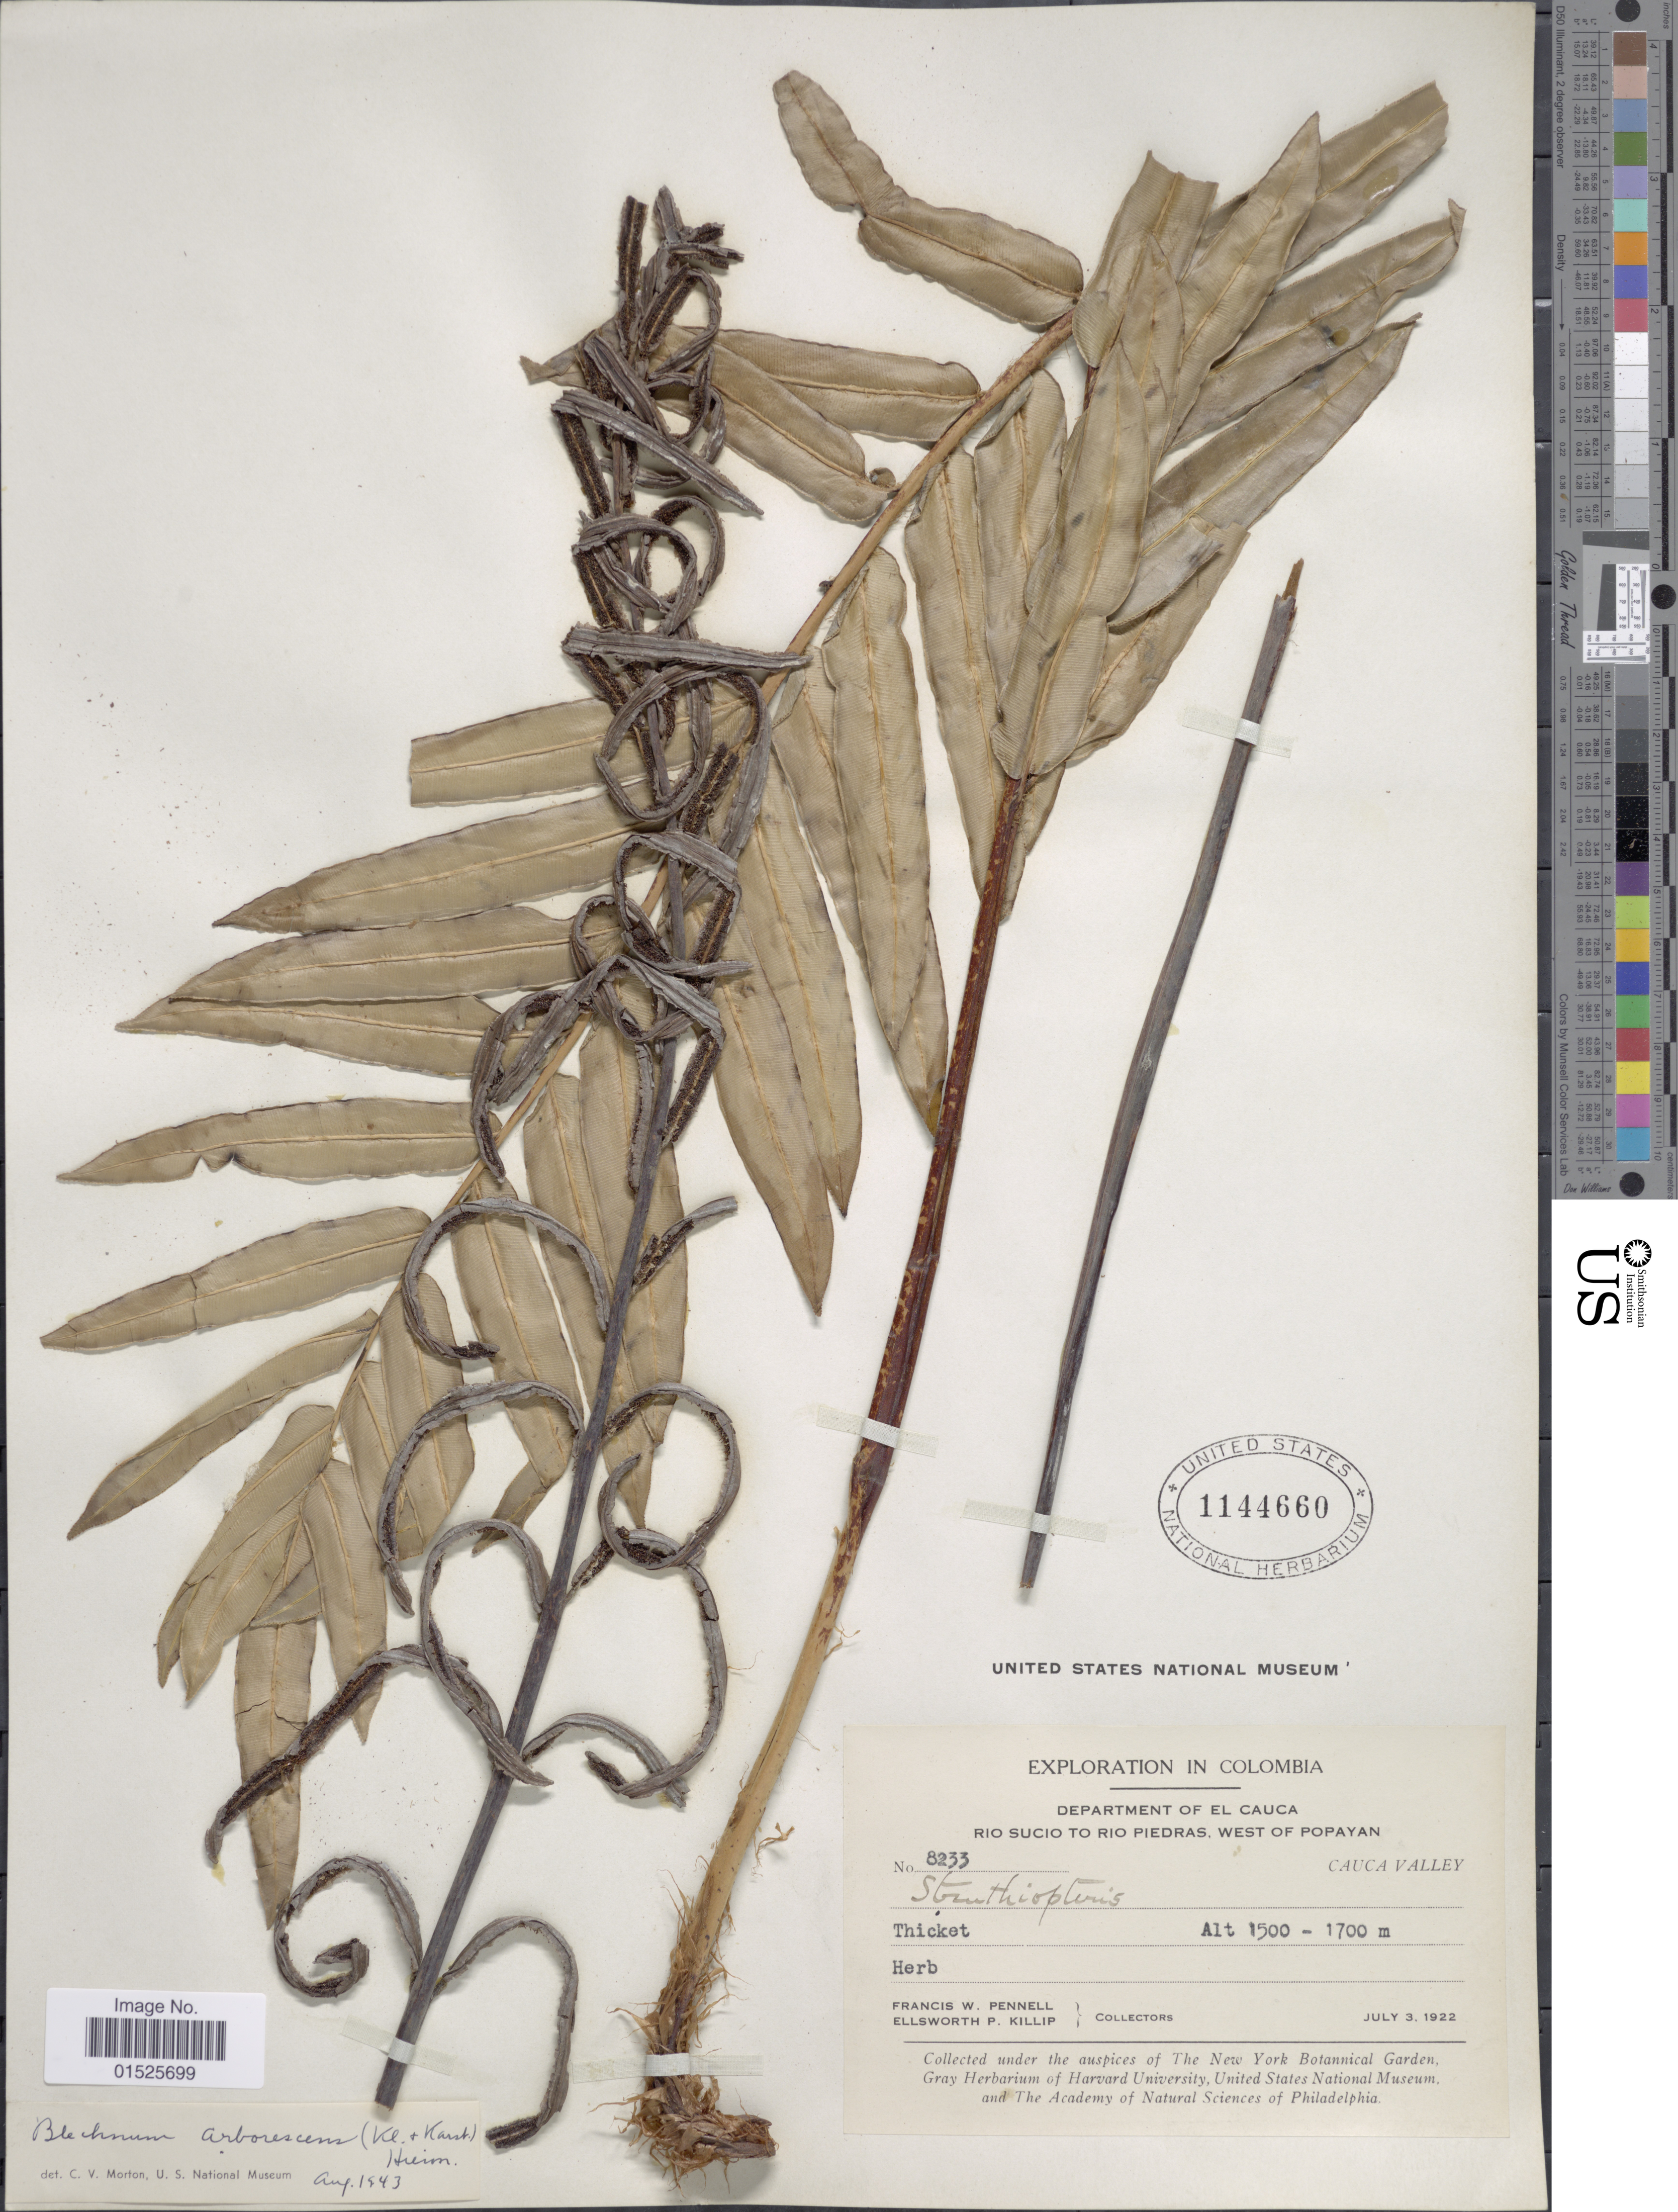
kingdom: Plantae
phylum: Tracheophyta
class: Polypodiopsida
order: Polypodiales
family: Blechnaceae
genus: Blechnum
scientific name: Blechnum cordatum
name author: (Desv.) Hieron.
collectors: F. W. Pennell & E. P. Killip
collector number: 8233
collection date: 1922-07-03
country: Colombia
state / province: Cauca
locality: Department of El Cauca. Rio Sucio to Rio Piedras, West of Popayan. Cauca Valley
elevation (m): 1500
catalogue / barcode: US 1144660